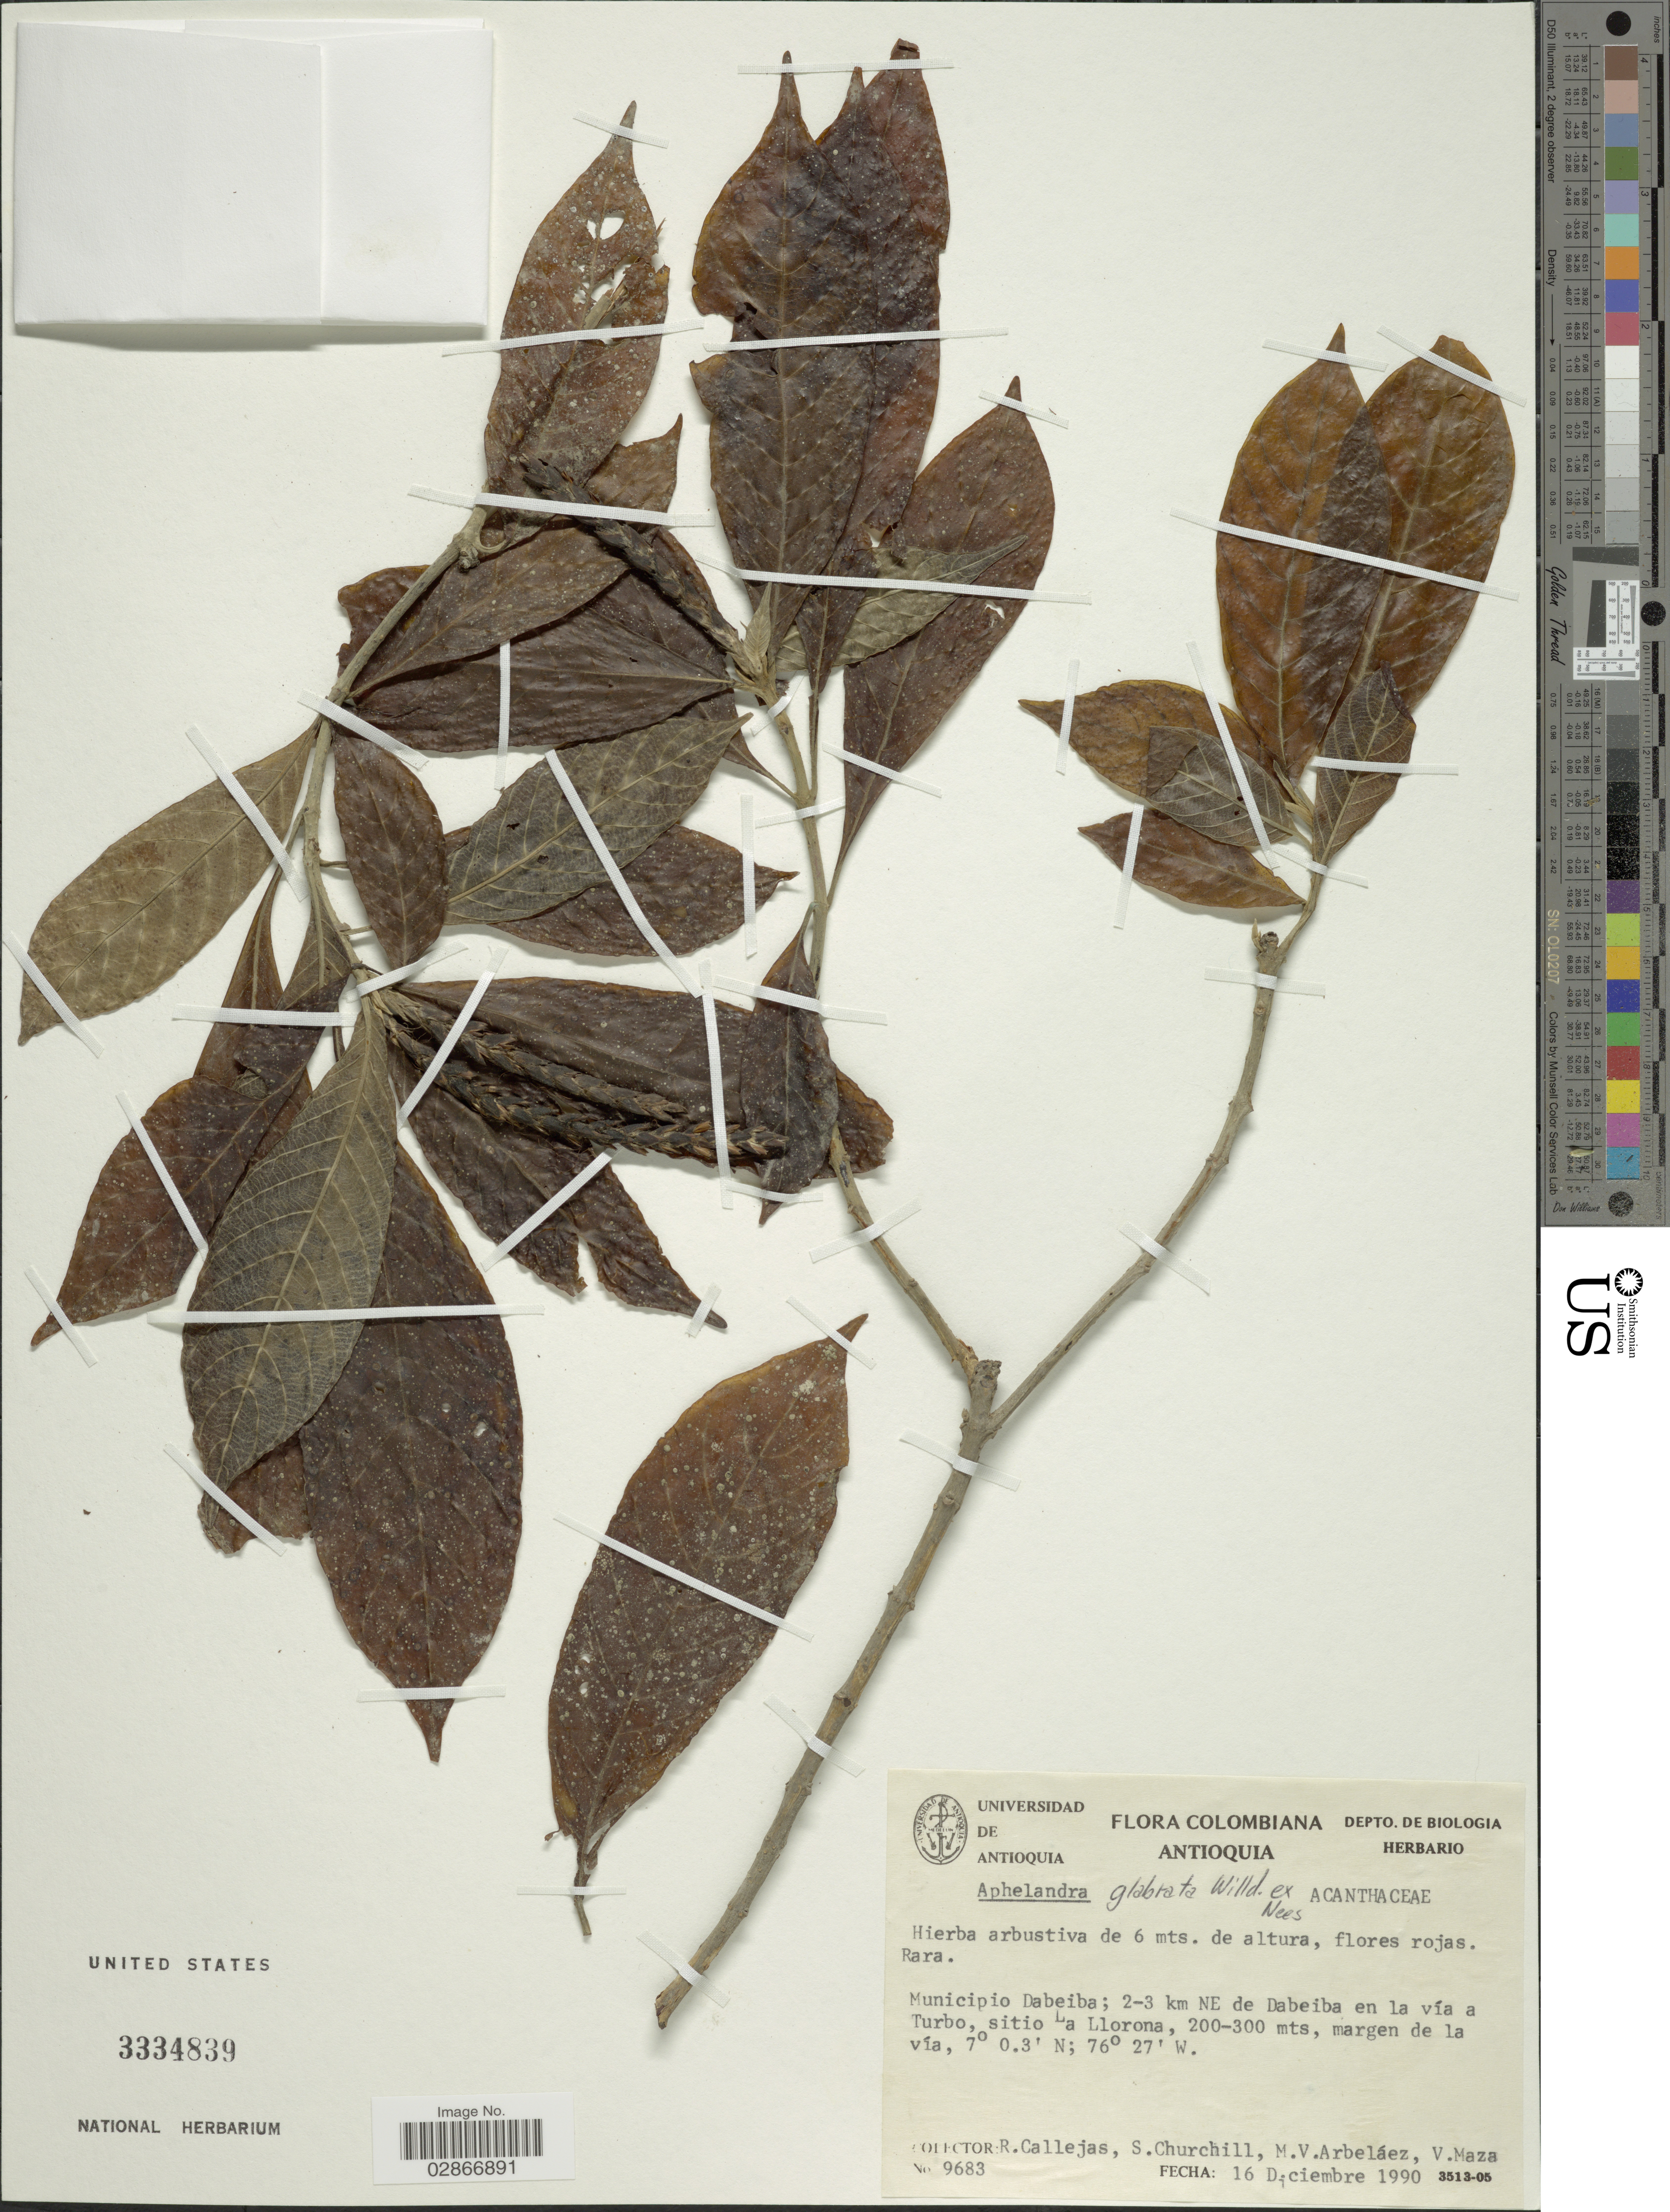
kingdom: Plantae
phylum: Tracheophyta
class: Magnoliopsida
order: Lamiales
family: Acanthaceae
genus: Aphelandra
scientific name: Aphelandra glabrata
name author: Willd. ex Nees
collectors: R. Callejas, S. Churchill, M. Arbelaez & V. Maza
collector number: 9683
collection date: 1990-12-16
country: Colombia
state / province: Antioquia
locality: Municipio Dabeiba; 2-3 km NE de Dabeiba en la vía a Turbo, sitio La Llorona.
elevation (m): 200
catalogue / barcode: US 3334839